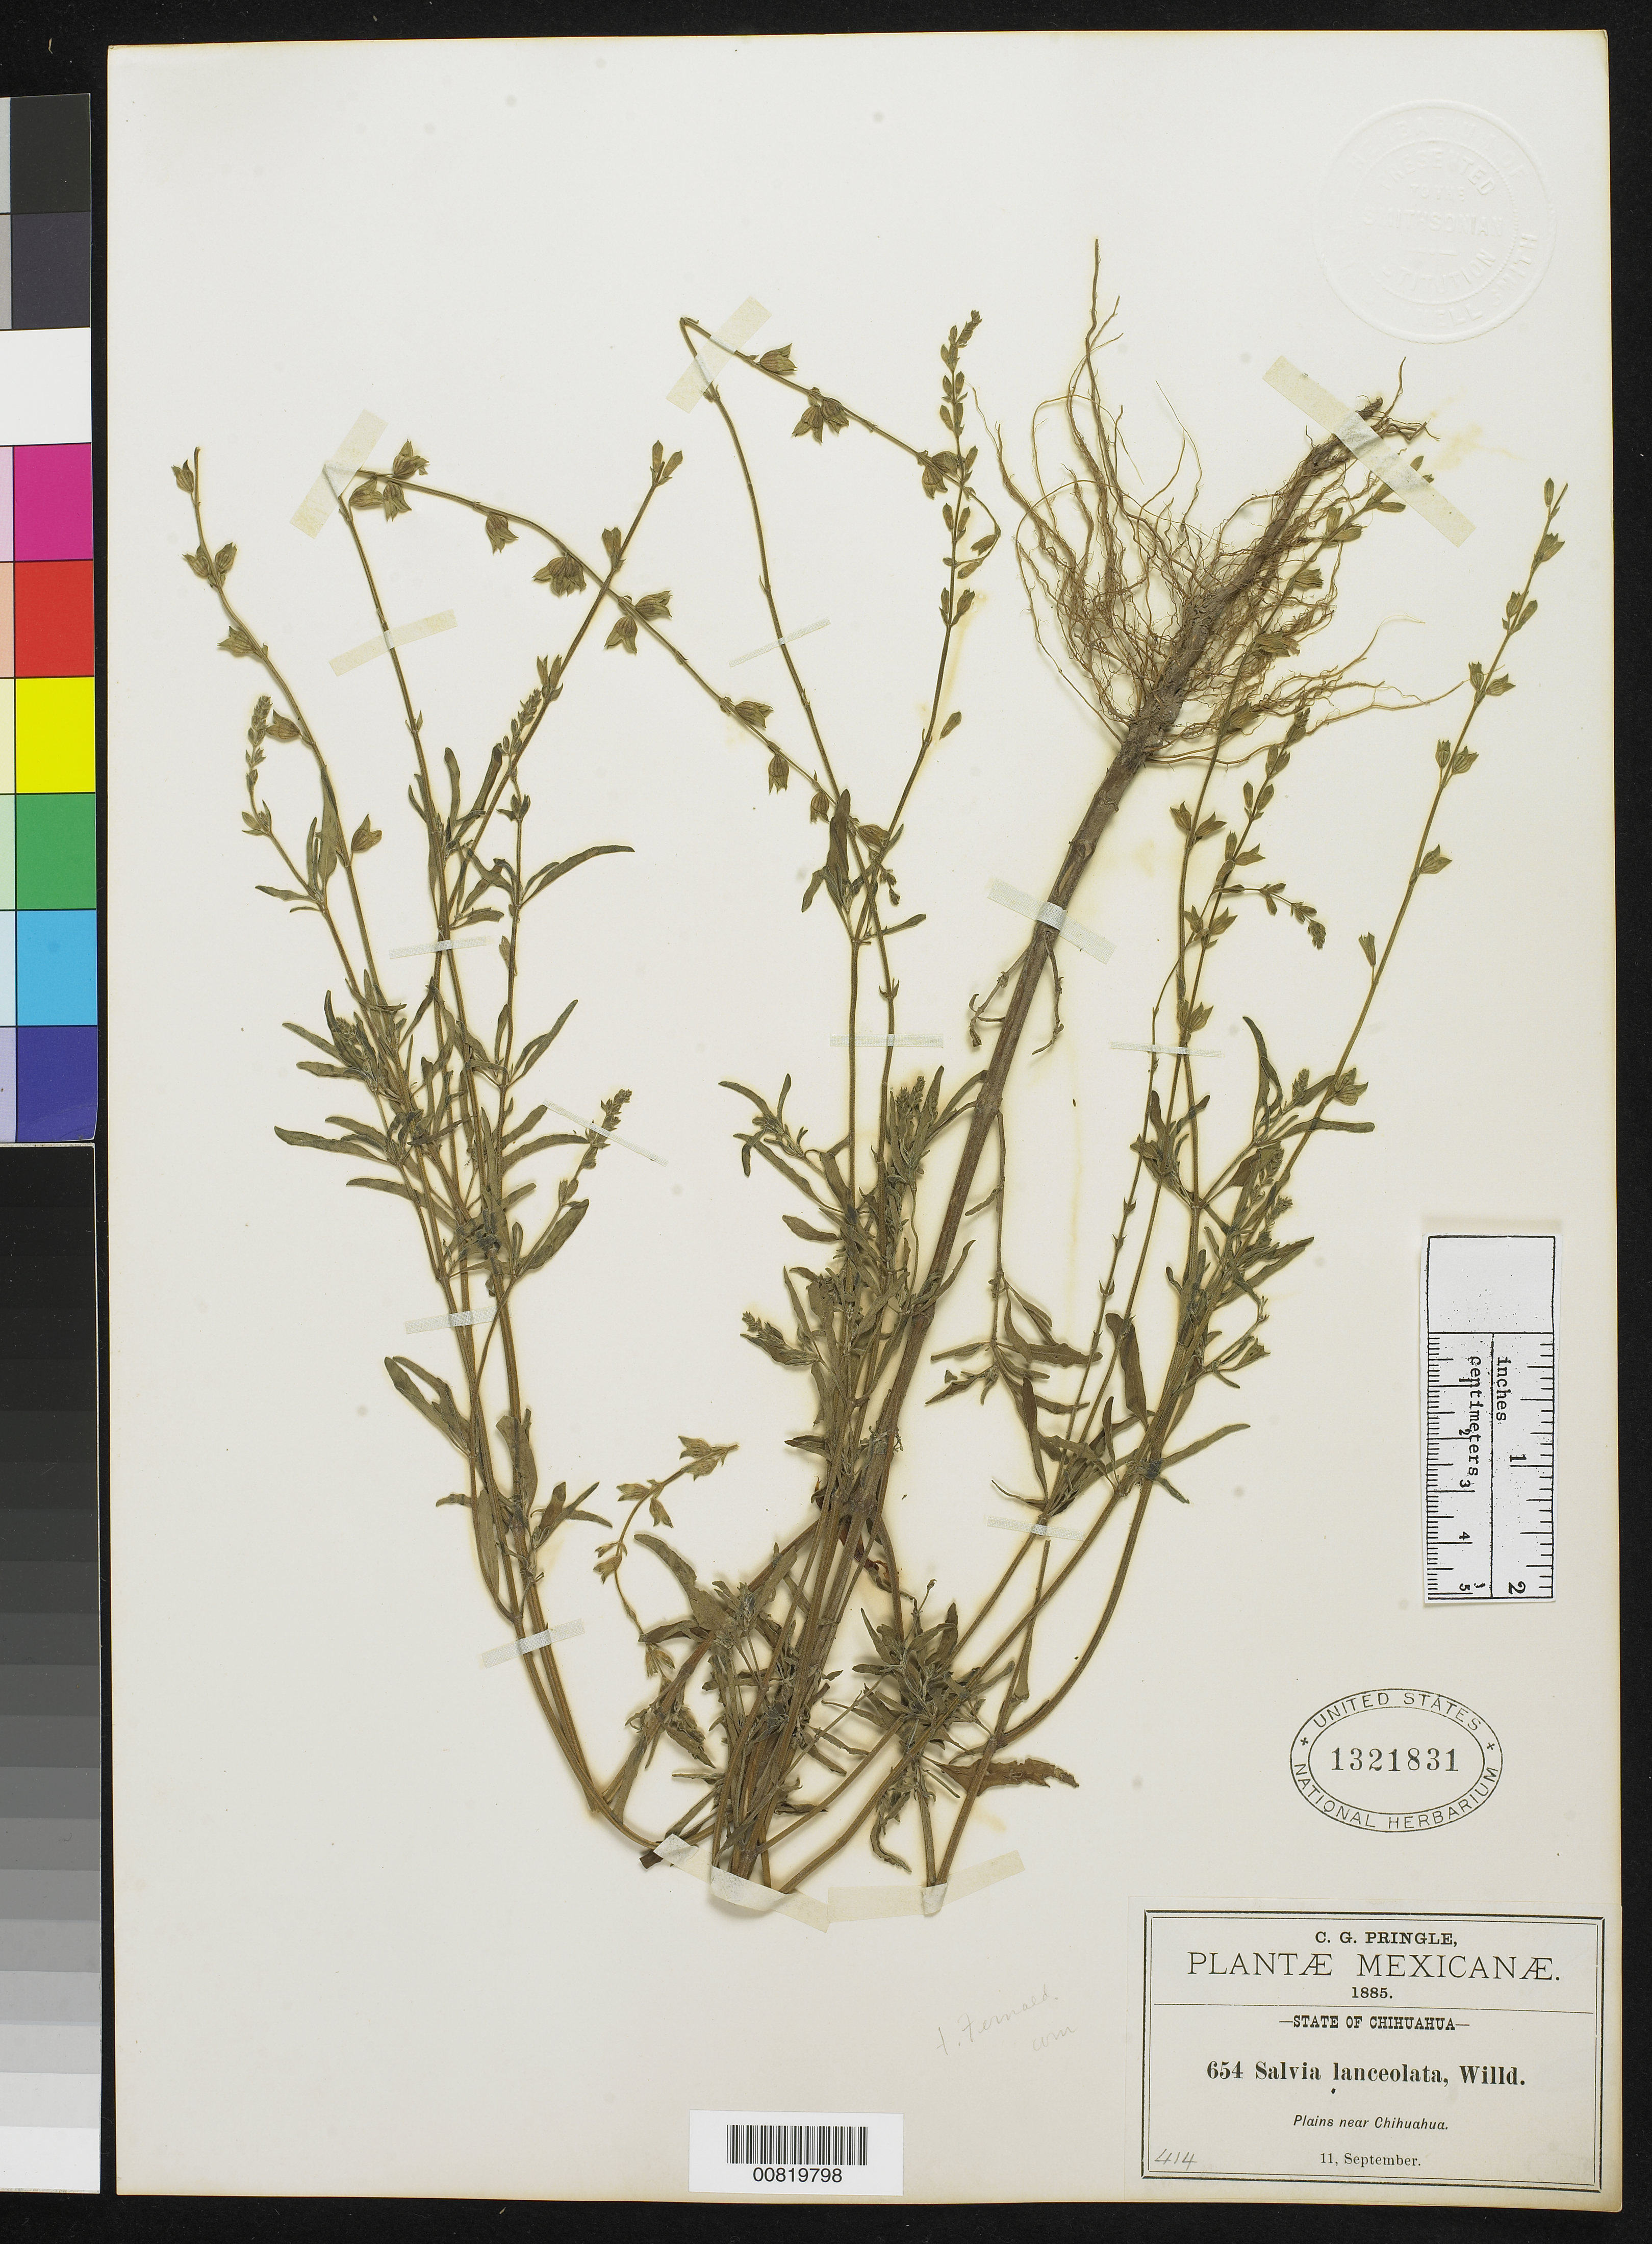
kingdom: Plantae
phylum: Tracheophyta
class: Magnoliopsida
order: Lamiales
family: Lamiaceae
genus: Salvia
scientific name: Salvia lanceolata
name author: Brouss.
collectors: C. G. Pringle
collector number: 654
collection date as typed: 11 Sep 1885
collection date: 1885-09-11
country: Mexico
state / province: Chihuahua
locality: Plains near Chihuahua.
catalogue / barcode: US 1321831